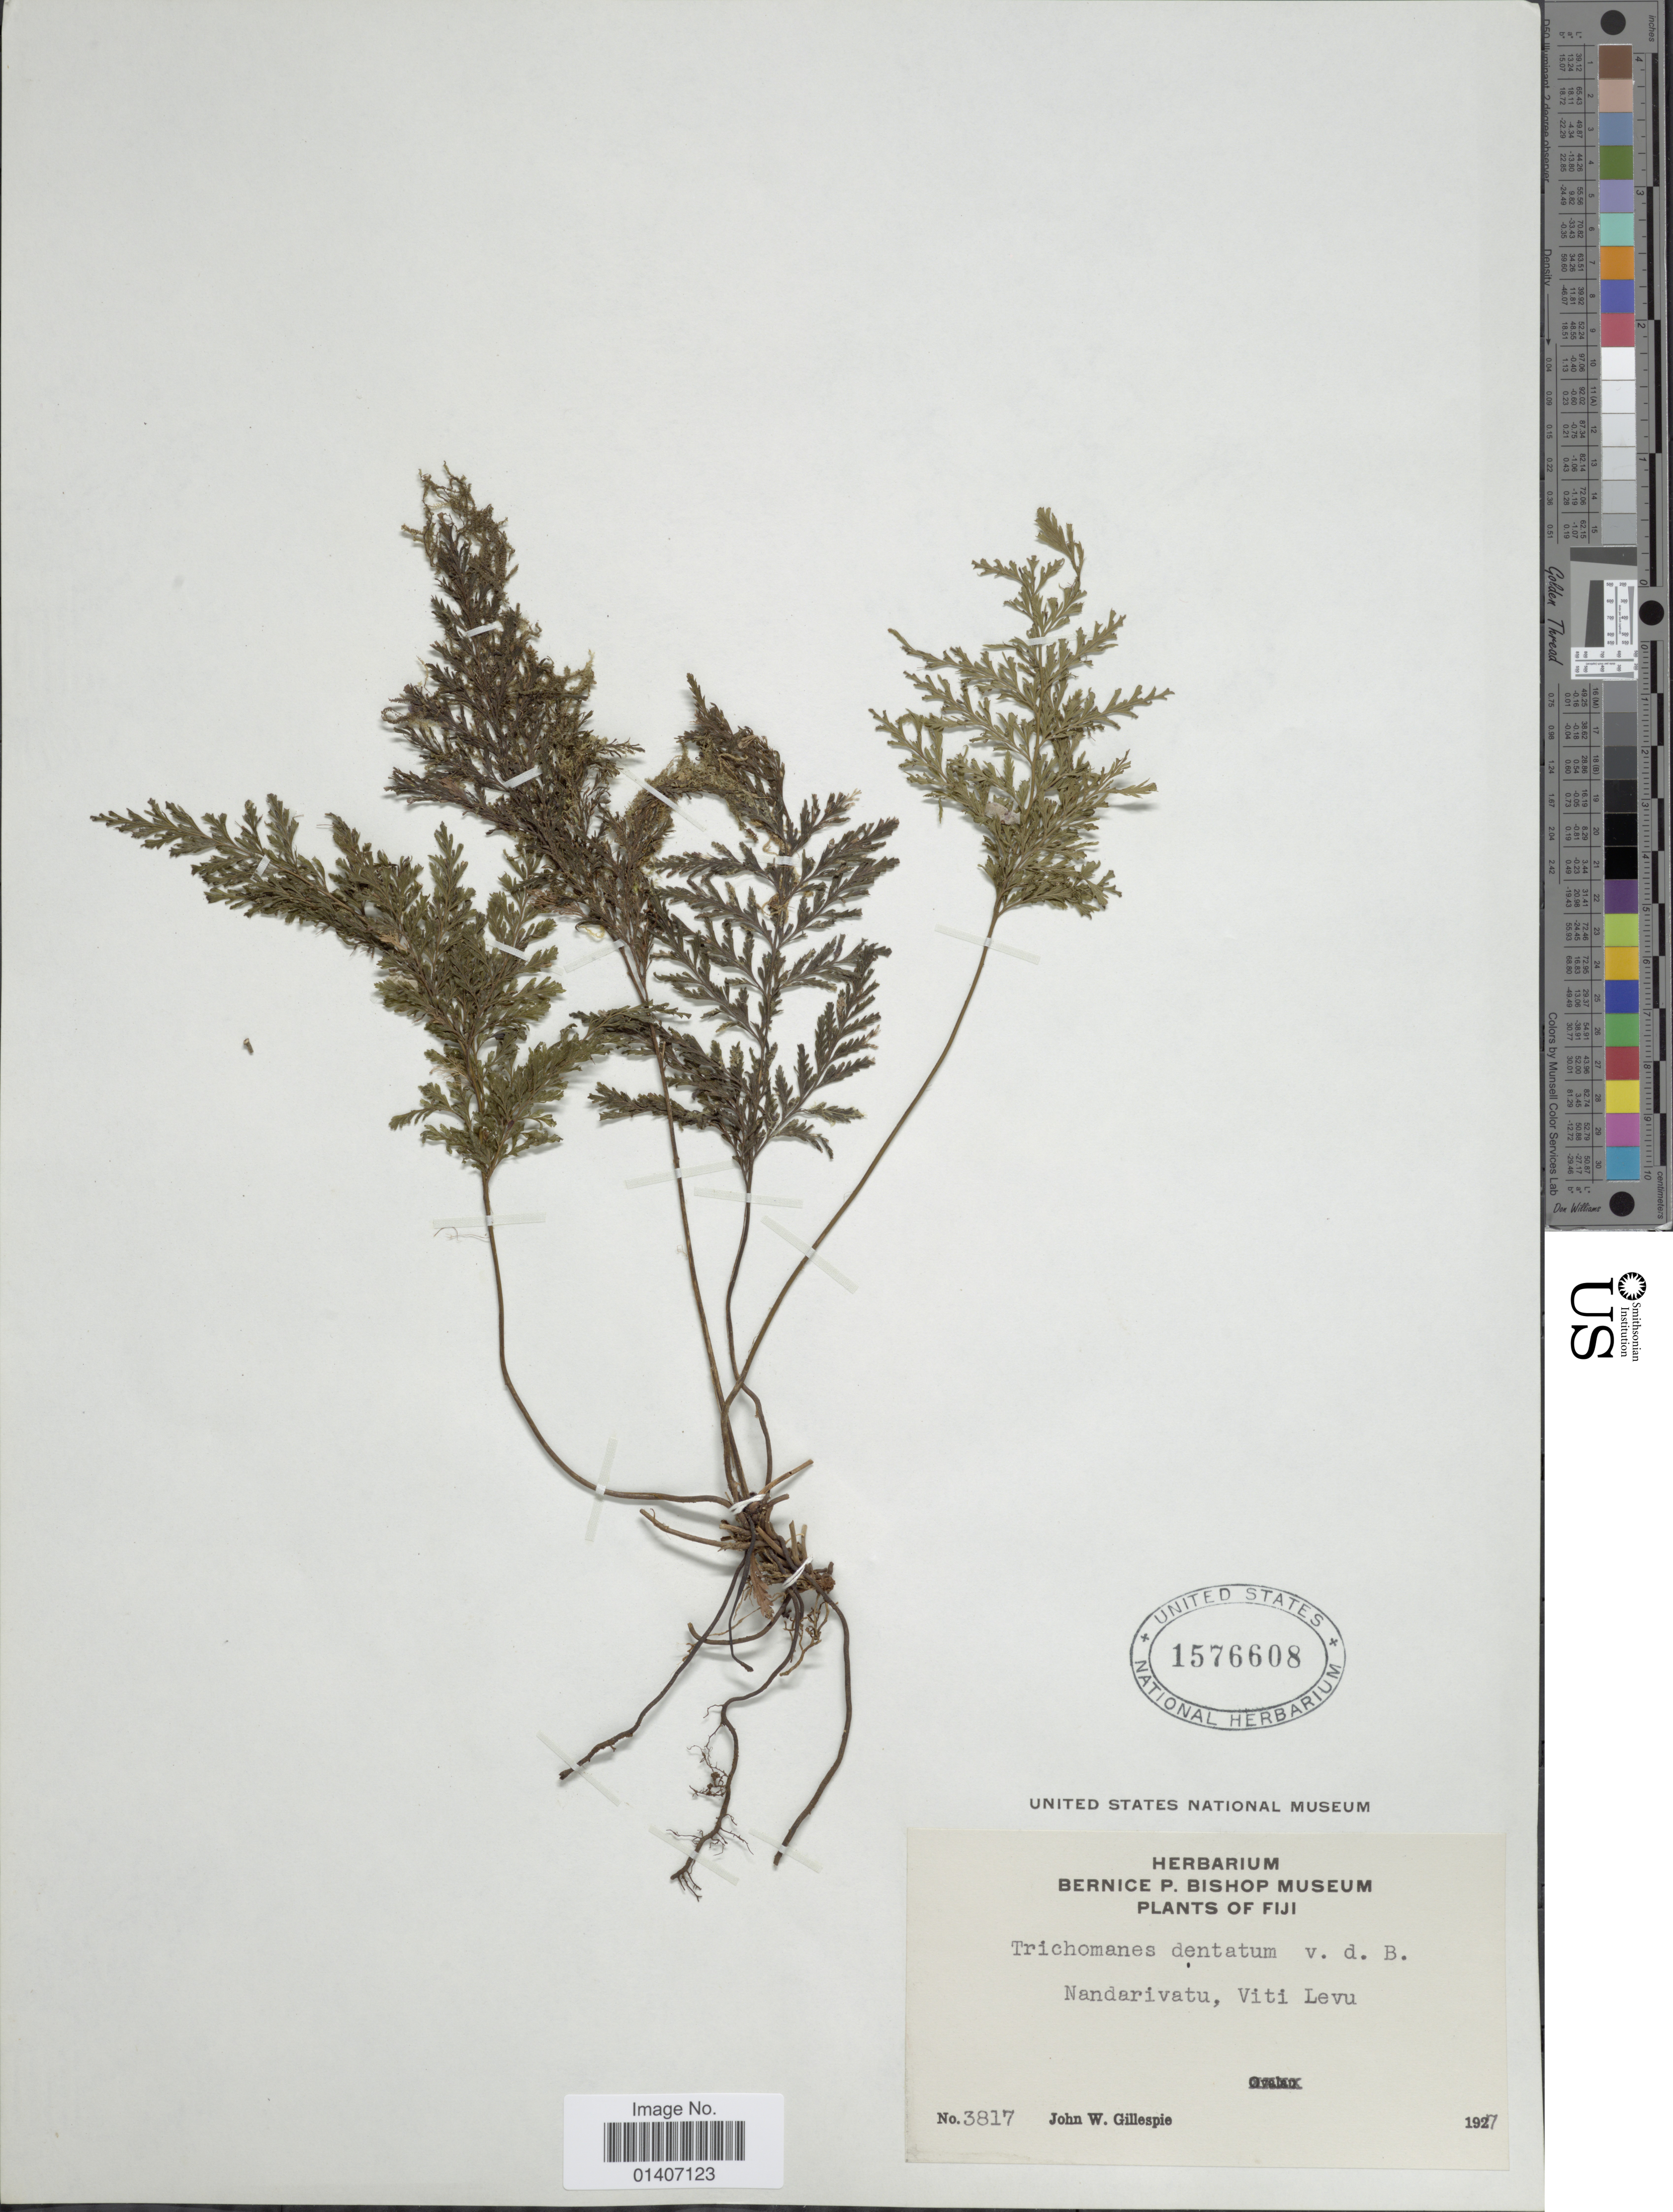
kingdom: Plantae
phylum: Tracheophyta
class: Polypodiopsida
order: Hymenophyllales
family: Hymenophyllaceae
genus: Abrodictyum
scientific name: Abrodictyum dentatum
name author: (Bosch) Ebihara & K. Iwats.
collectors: J. W. Gillespie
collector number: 3817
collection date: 1927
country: Fiji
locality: Nandarivatu, Viti Levu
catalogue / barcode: US 1576608